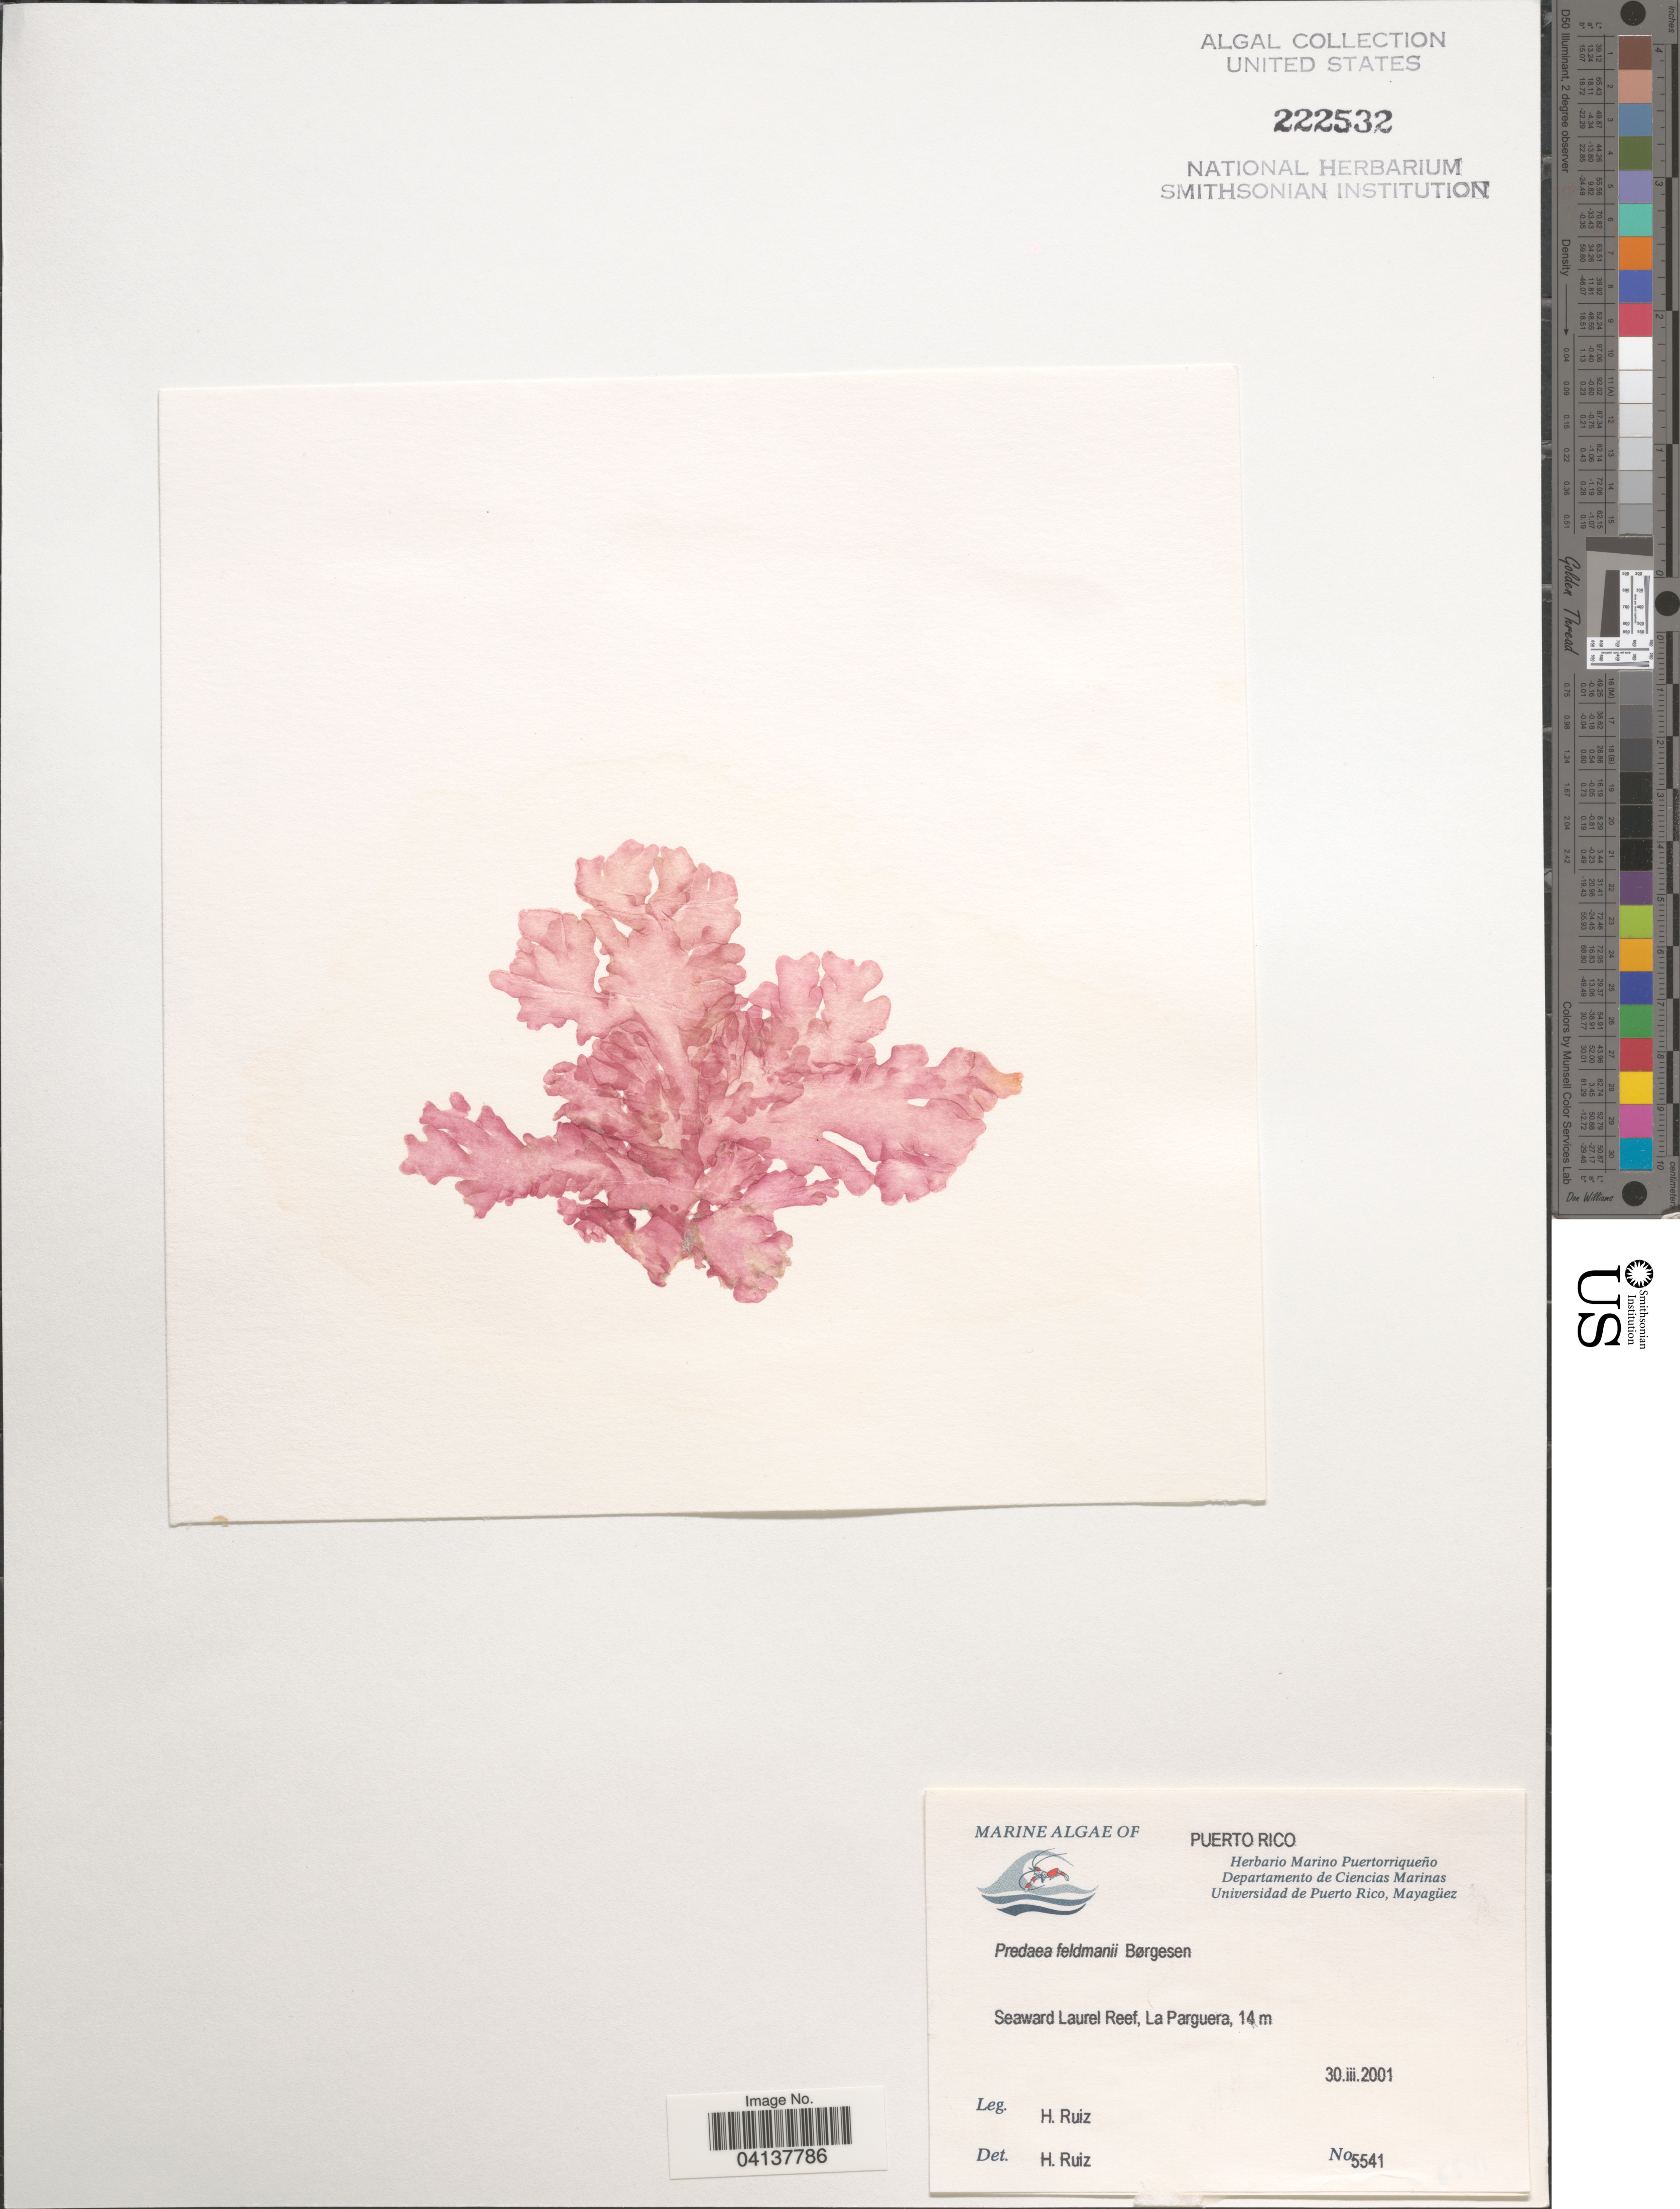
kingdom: Plantae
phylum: Rhodophyta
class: Florideophyceae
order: Nemastomatales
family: Nemastomataceae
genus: Predaea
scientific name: Predaea feldmannii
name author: Børgesen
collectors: H. Ruiz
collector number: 5541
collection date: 2001-03-30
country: Puerto Rico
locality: Seaward Laurel Reef, La Parguera.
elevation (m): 14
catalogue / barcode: US 222532